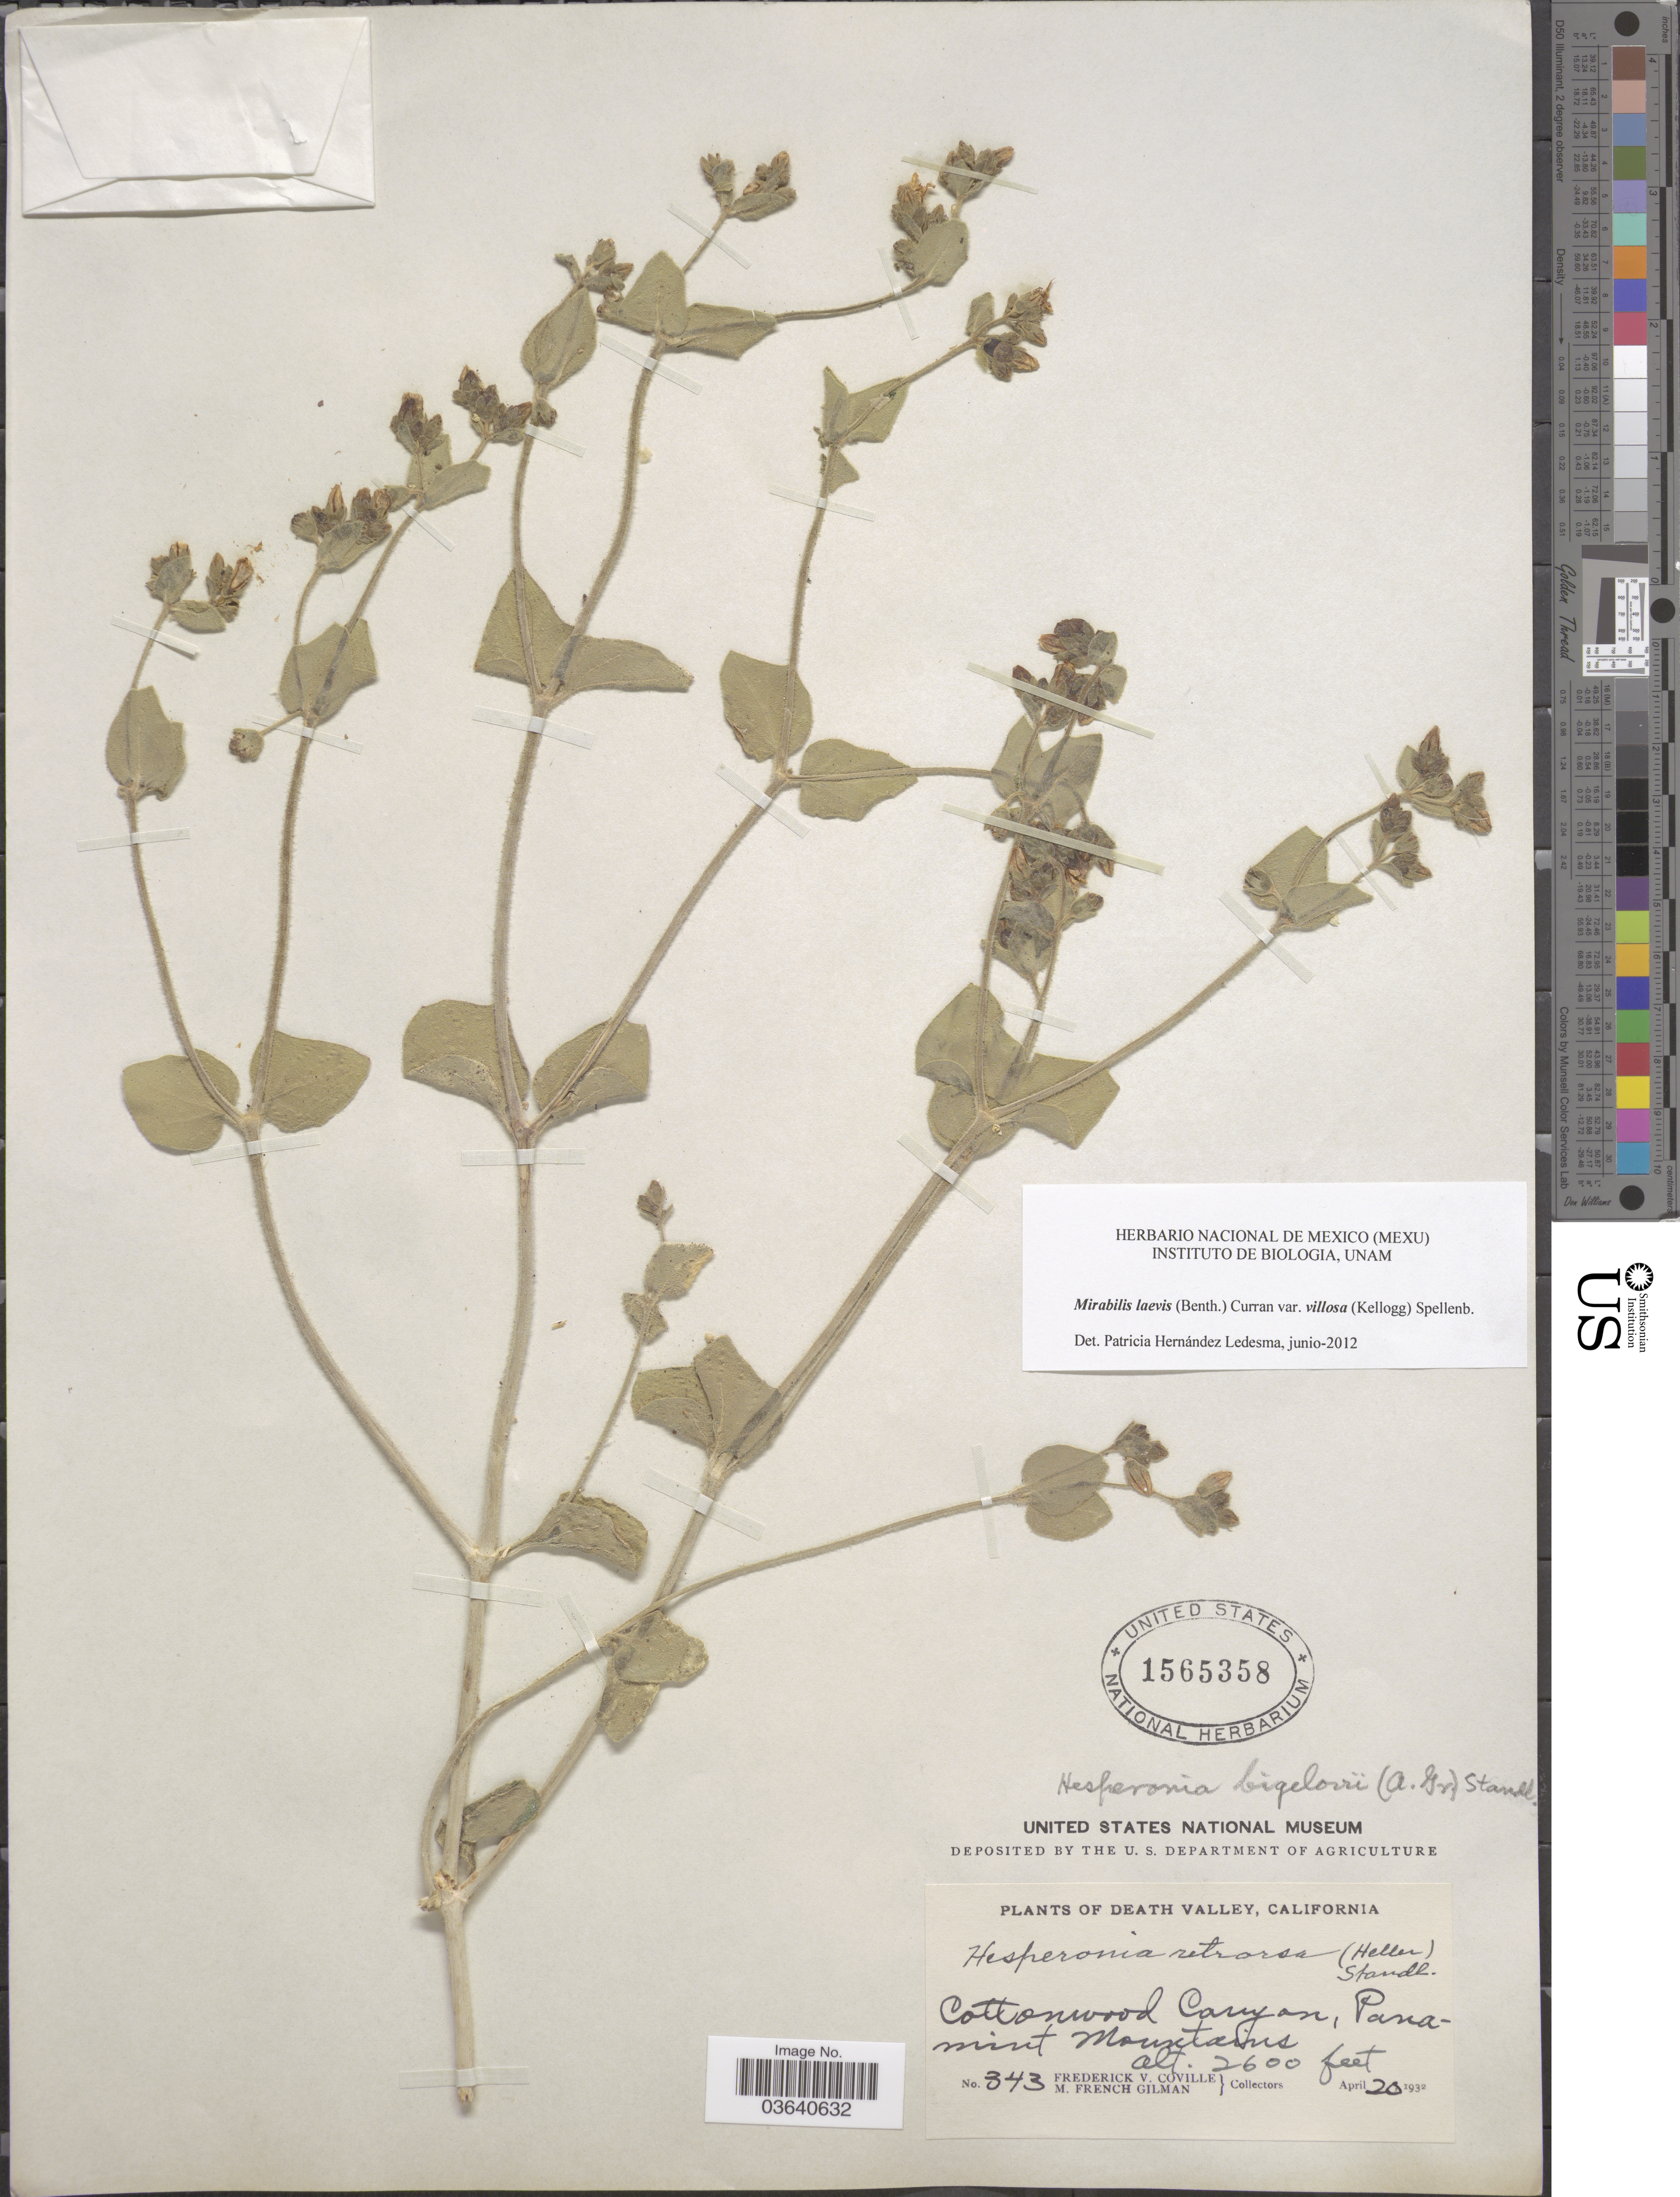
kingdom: Plantae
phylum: Tracheophyta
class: Magnoliopsida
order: Caryophyllales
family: Nyctaginaceae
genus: Mirabilis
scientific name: Mirabilis laevis var. villosa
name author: (Kellogg) Spellenb.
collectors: F. V. Coville & M. F. Gilman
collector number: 343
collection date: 1932-04-20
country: United States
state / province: California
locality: Death Valley, Cottonwood Canyon, Panamint Mountains.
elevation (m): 792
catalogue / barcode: US 1565358